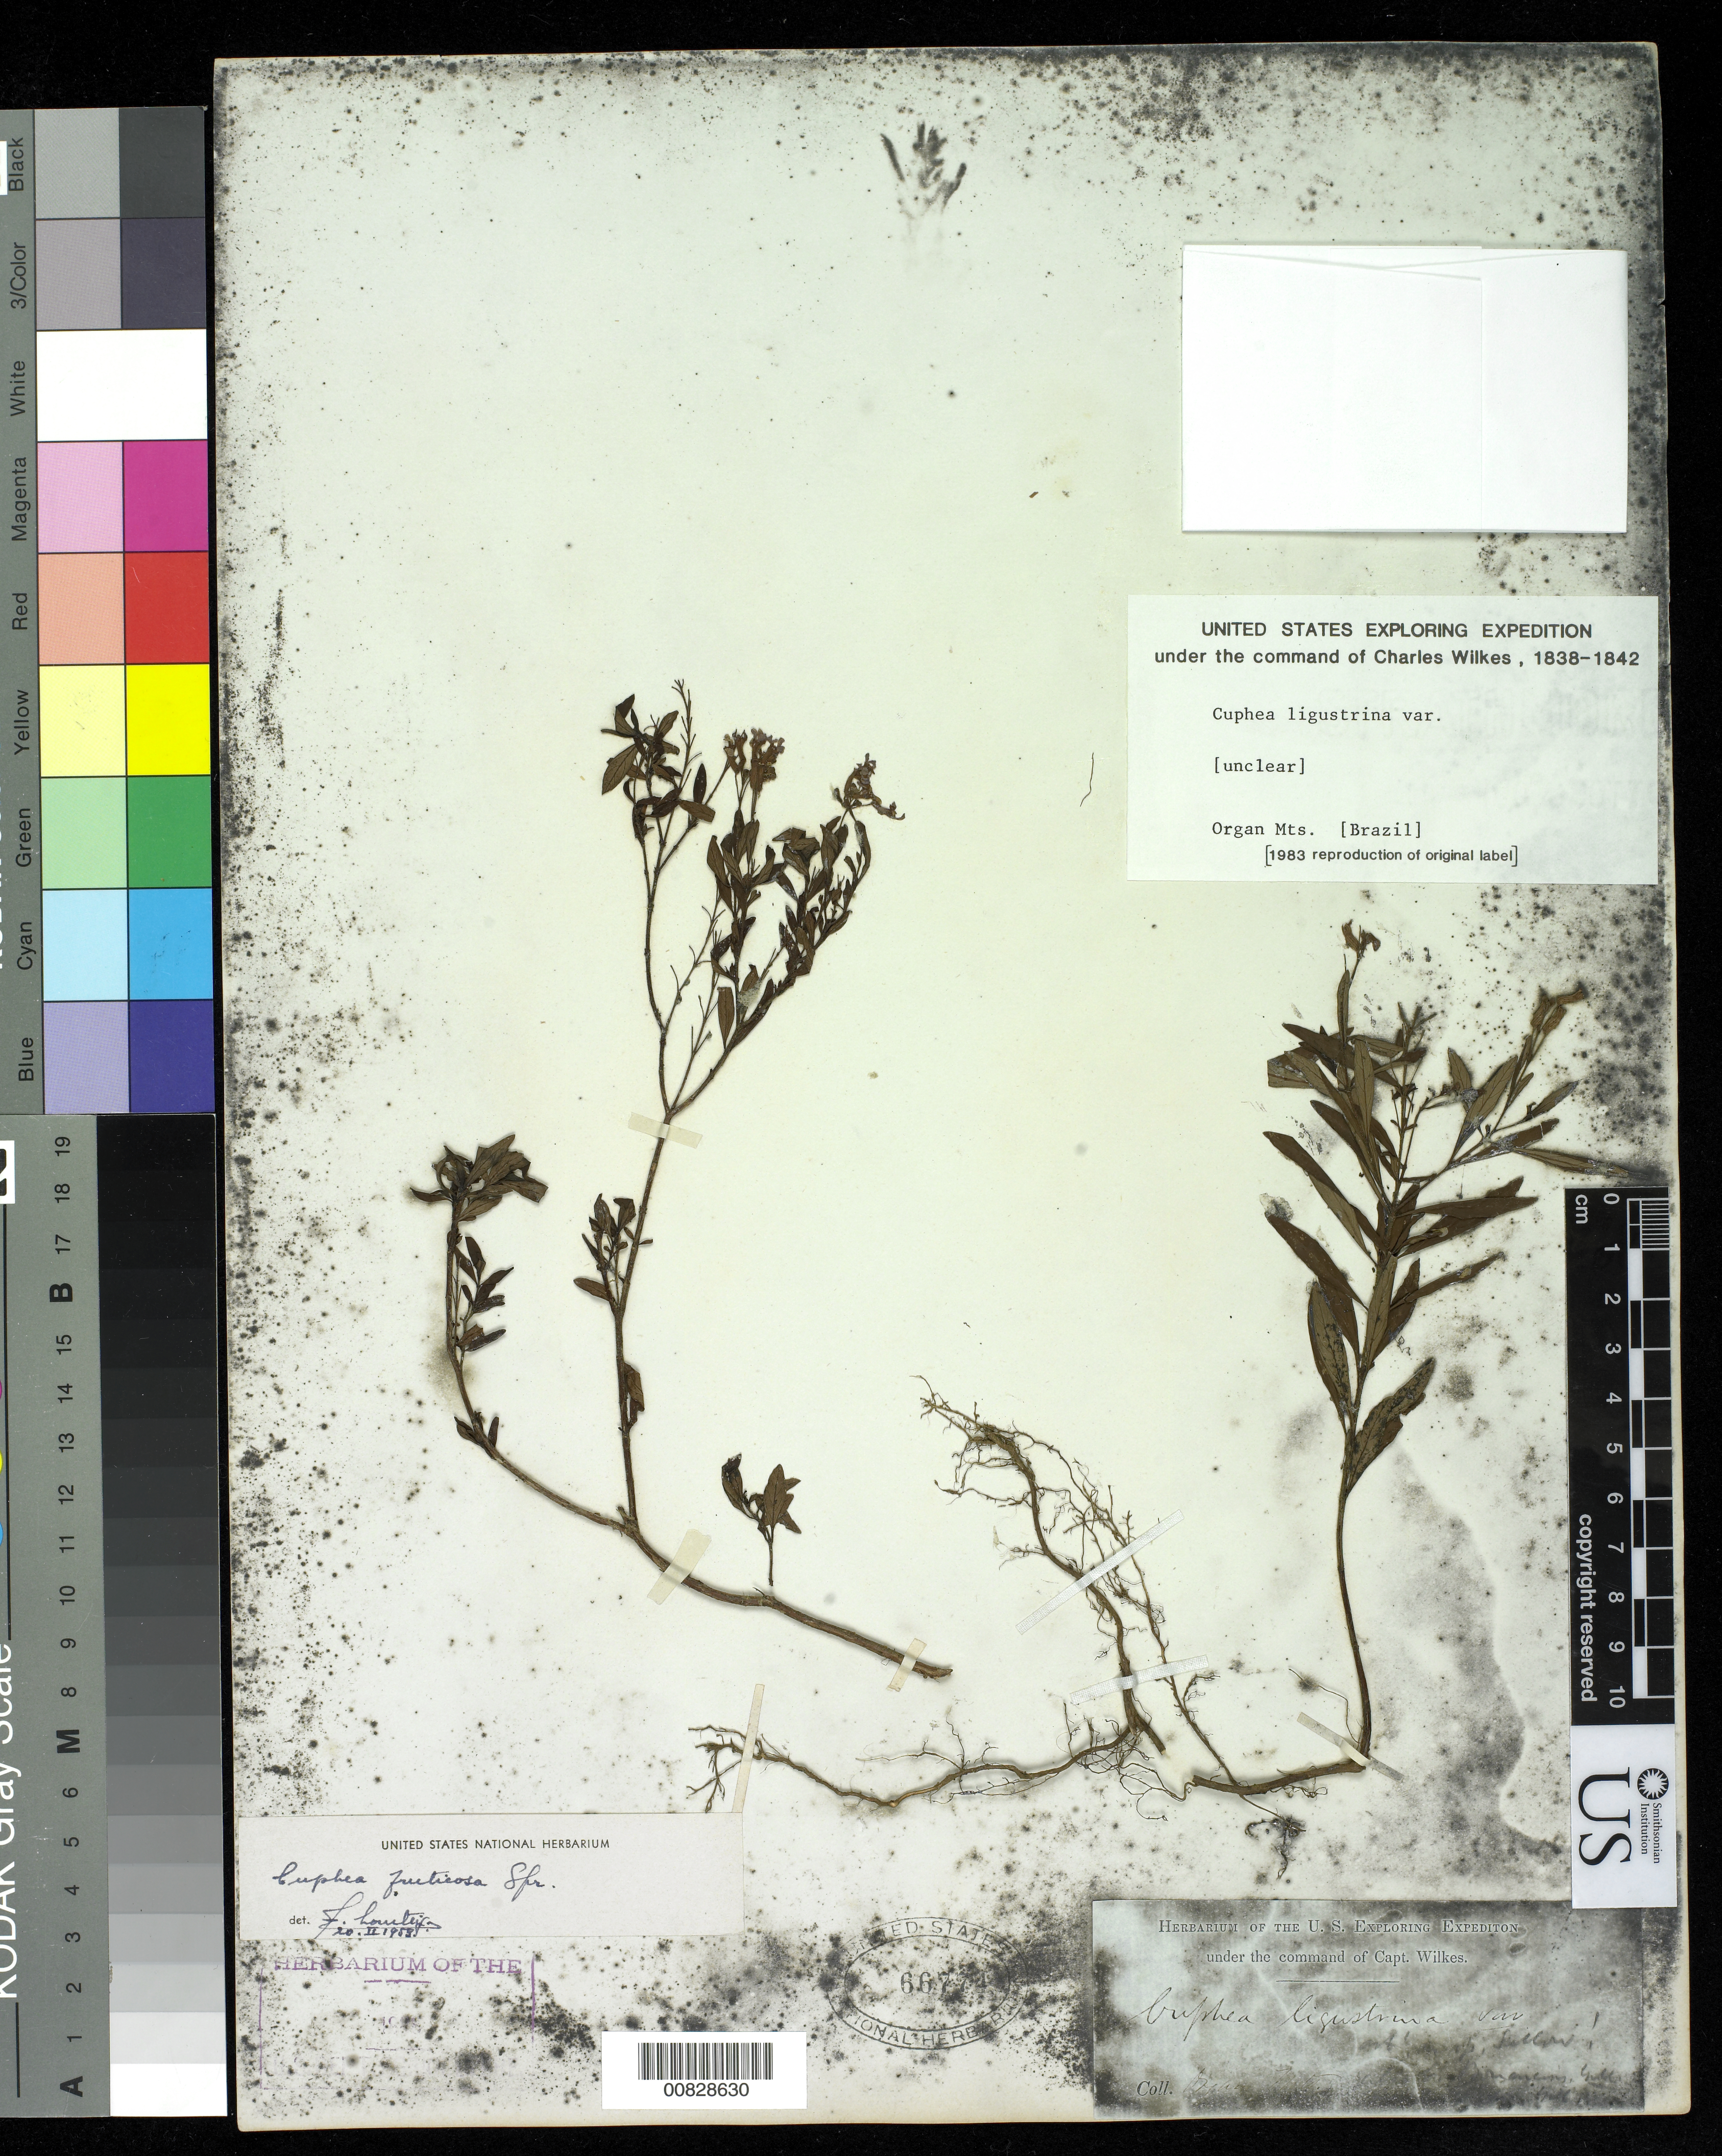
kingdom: Plantae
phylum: Tracheophyta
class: Magnoliopsida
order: Myrtales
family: Lythraceae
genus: Cuphea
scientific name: Cuphea fruticosa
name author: Spreng.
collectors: Wilkes Explor. Exped.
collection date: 1838/1842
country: Brazil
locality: Organ Mts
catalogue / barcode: US 66774